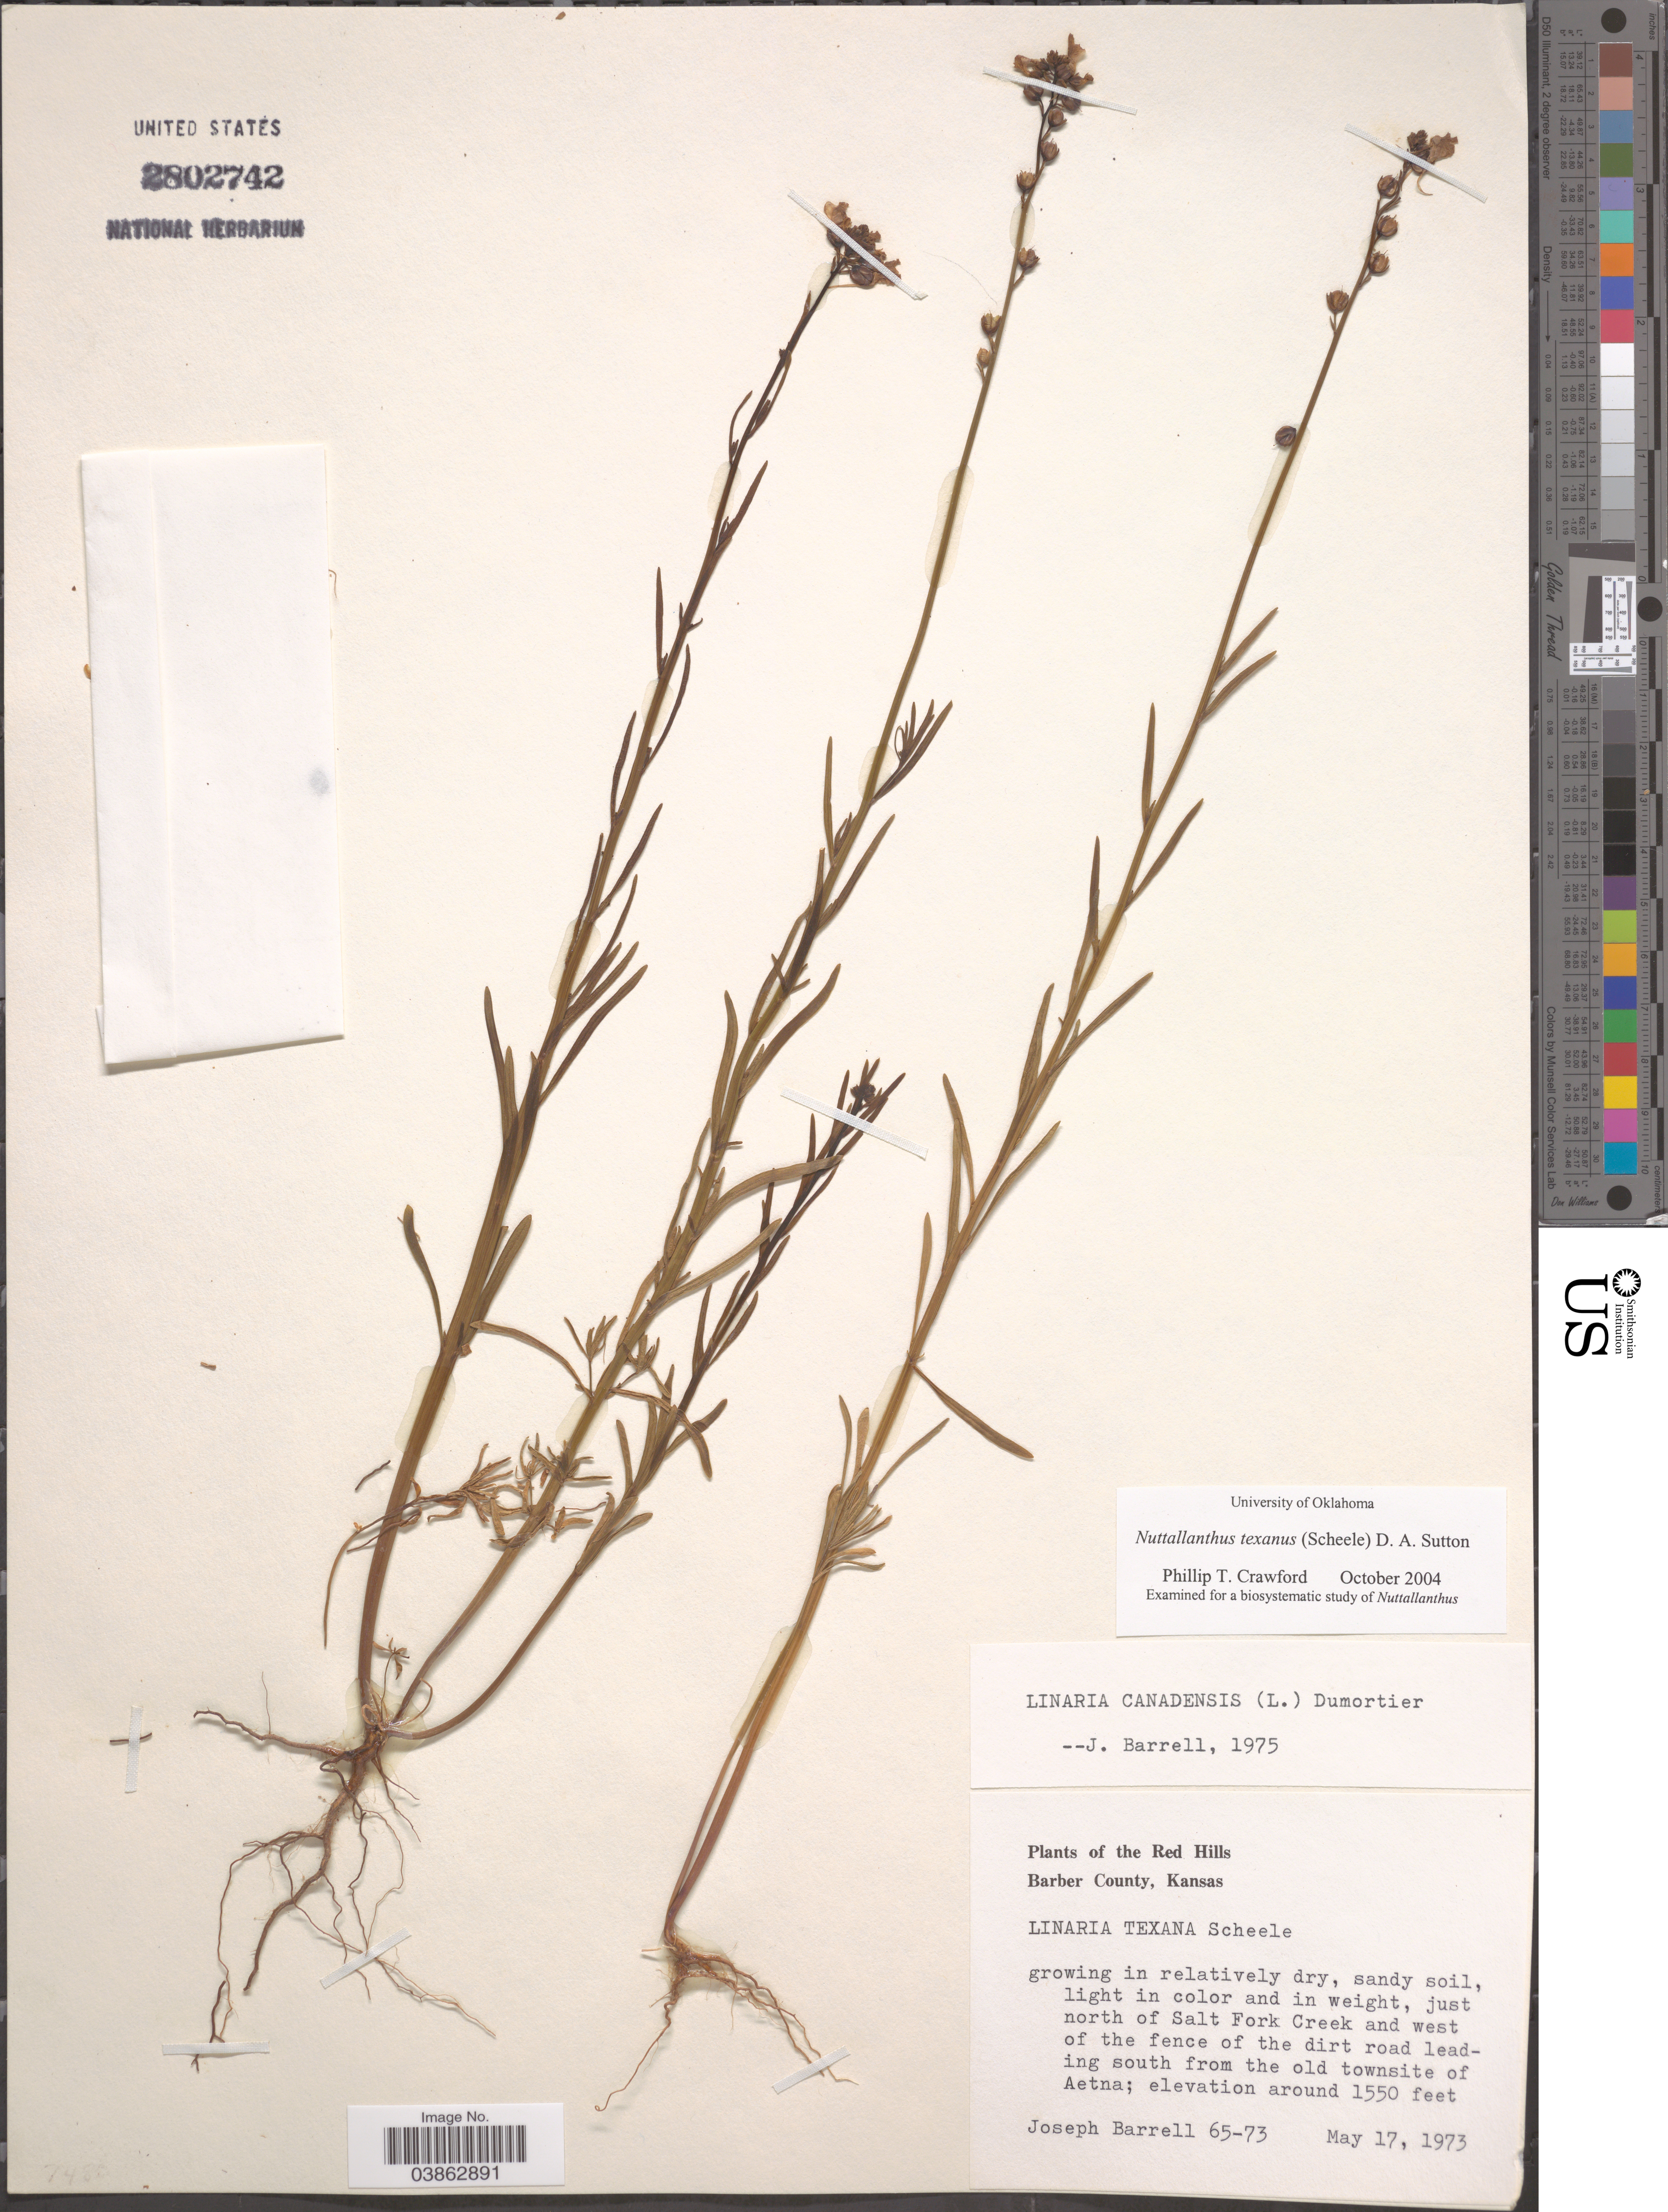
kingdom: Plantae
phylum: Tracheophyta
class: Magnoliopsida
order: Lamiales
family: Plantaginaceae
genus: Linaria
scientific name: Linaria texana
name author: Scheele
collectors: J. Barrell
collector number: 65-73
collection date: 1973-05-17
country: United States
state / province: Kansas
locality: The Red Hills. Barber County. Just north of Salt Fork Creek and west of the fence of the dirt road leading south from the old townsite of Aetna.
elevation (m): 472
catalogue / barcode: US 2802742